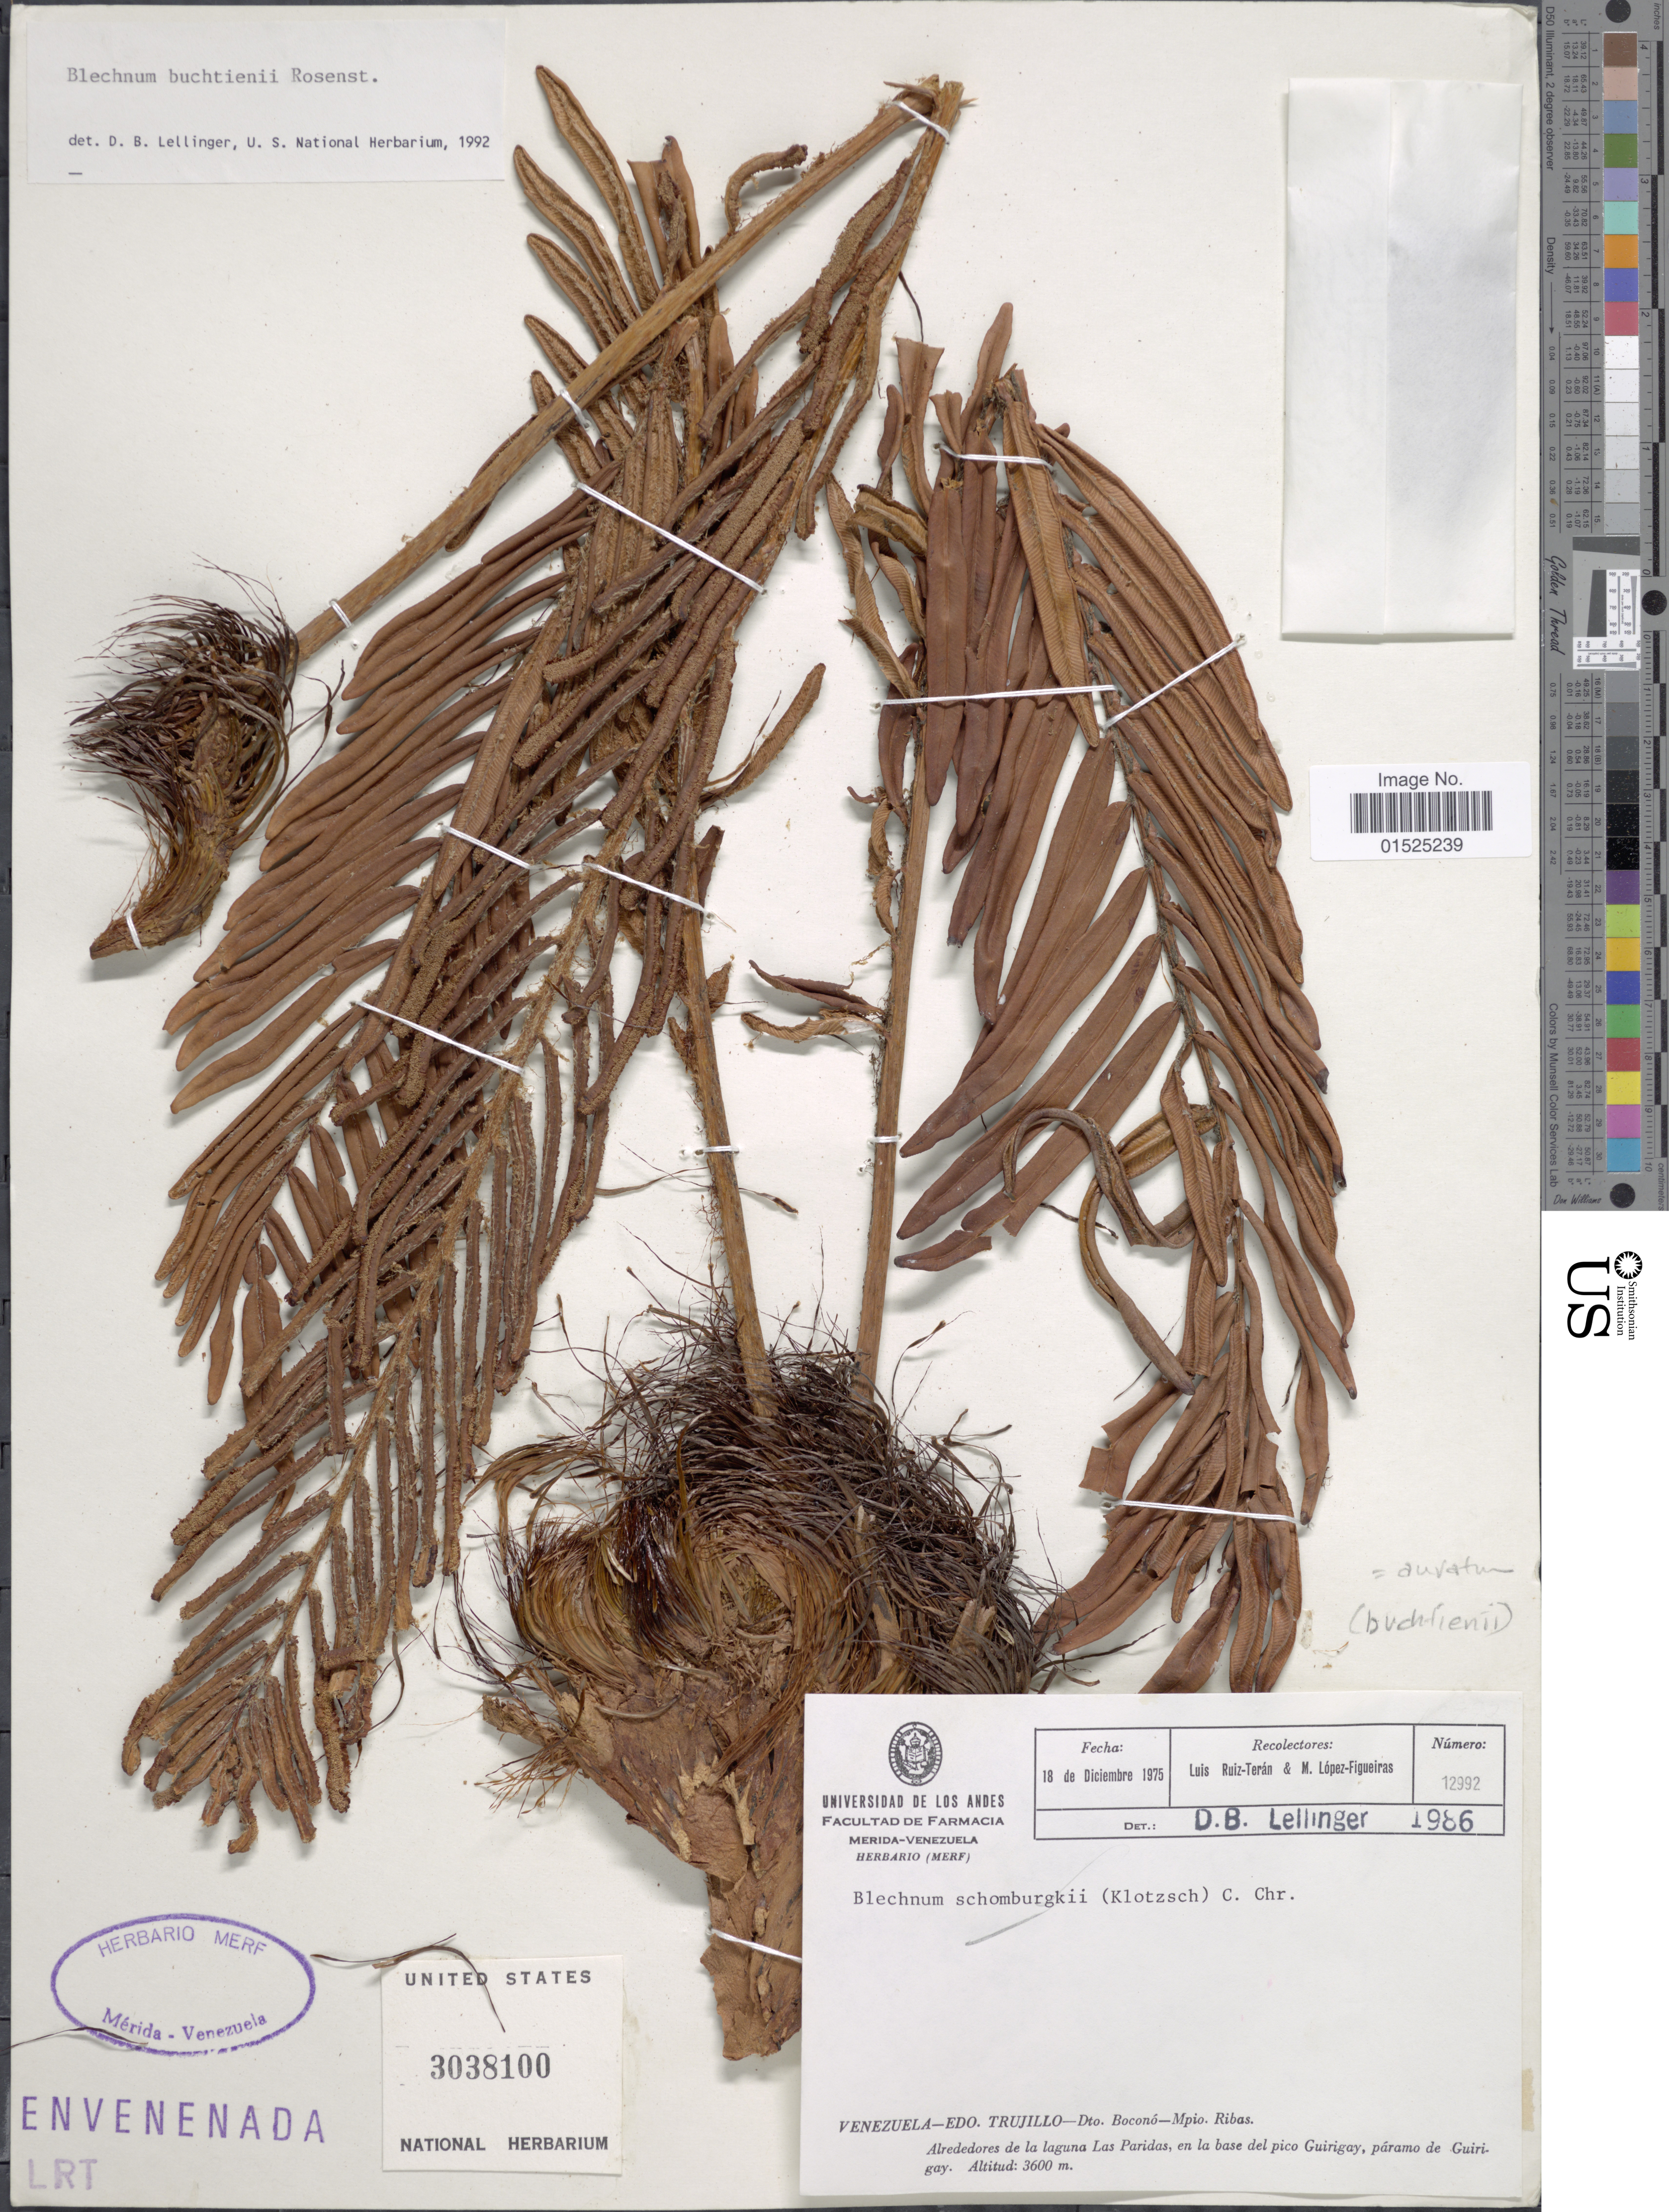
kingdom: Plantae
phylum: Tracheophyta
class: Polypodiopsida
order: Polypodiales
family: Blechnaceae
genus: Blechnum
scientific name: Blechnum auratum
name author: (Fée) R.M. Tryon & Stolze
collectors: L. E. Ruíz-Terán & M. Lopéz-F.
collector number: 12992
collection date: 1975-12-18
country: Venezuela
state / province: Trujillo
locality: Dto. Bocono- Mpio. Ribas, Alrededores de la Laguna Las Paridas, en la base del pico Guirigay, parama de Guirigay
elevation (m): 3600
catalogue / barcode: US 3038100